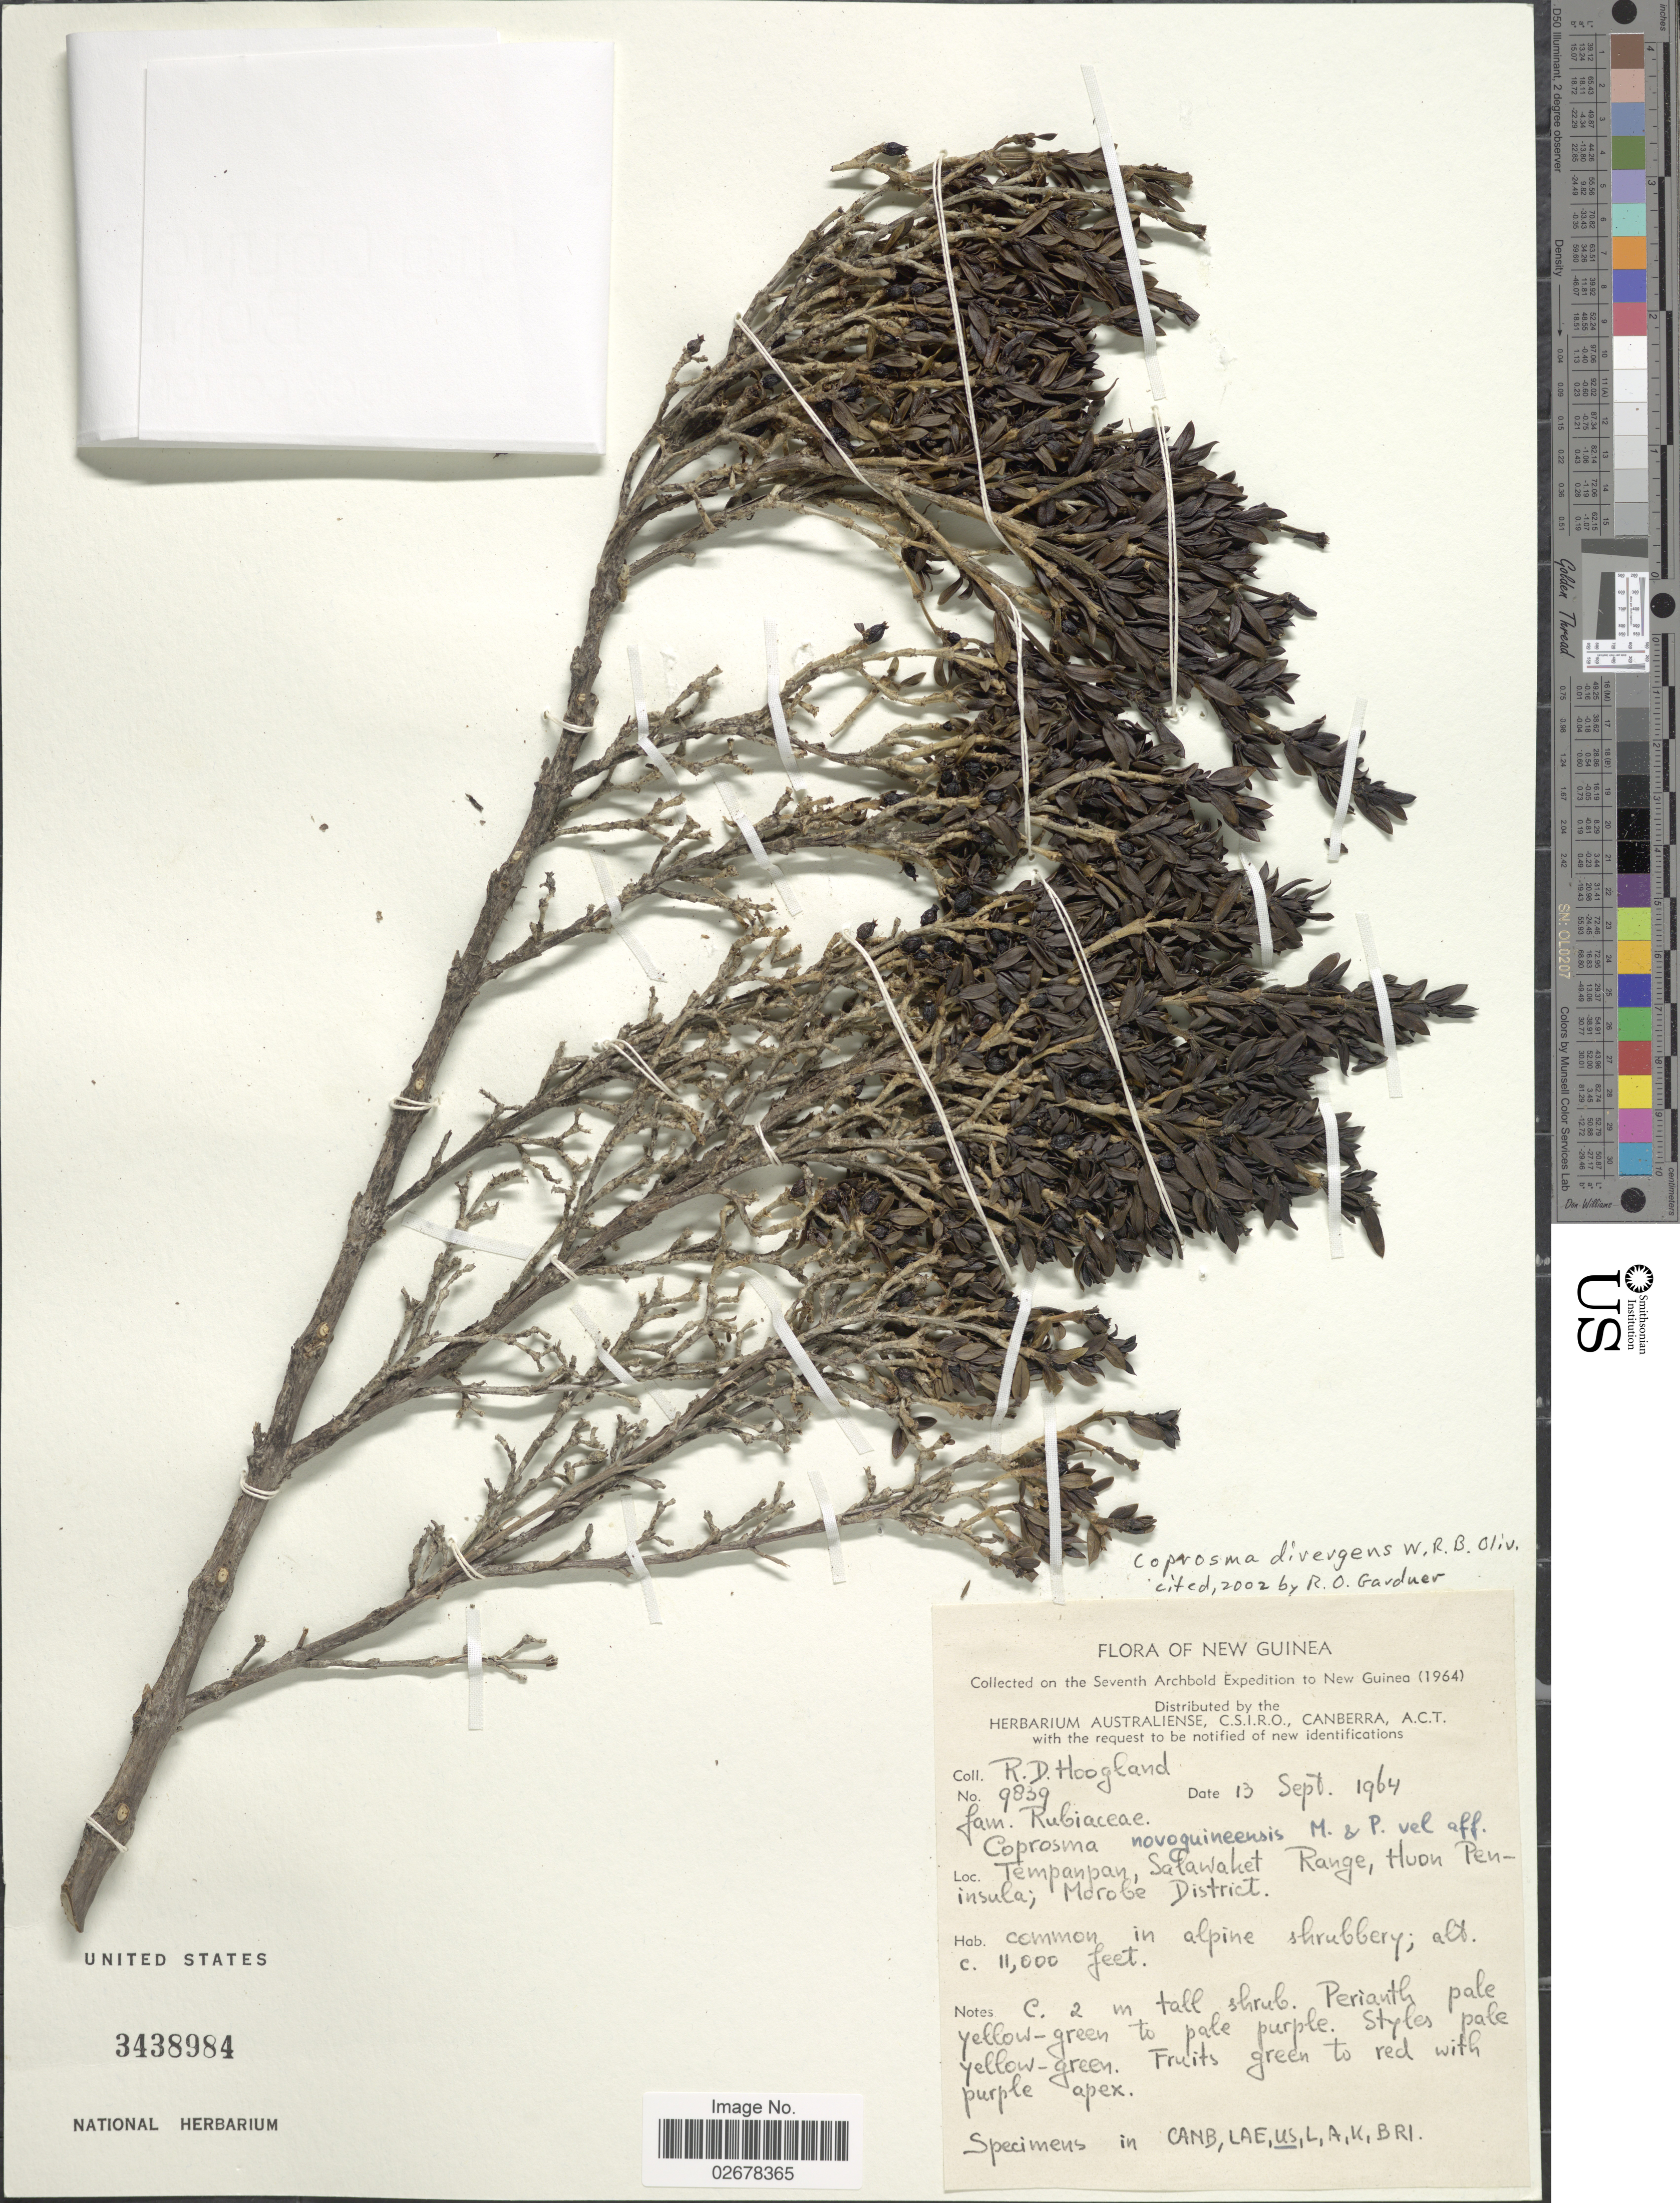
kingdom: Plantae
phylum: Tracheophyta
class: Magnoliopsida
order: Gentianales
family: Rubiaceae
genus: Coprosma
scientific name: Coprosma divergens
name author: W.R.B. Oliv.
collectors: R. D. Hoogland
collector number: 9839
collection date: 1964-09-13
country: Papua New Guinea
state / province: Morobe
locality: New Guinea, Tempanpan, Salawaket Range, Huon Peninsula.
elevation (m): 3353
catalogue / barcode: US 3438984